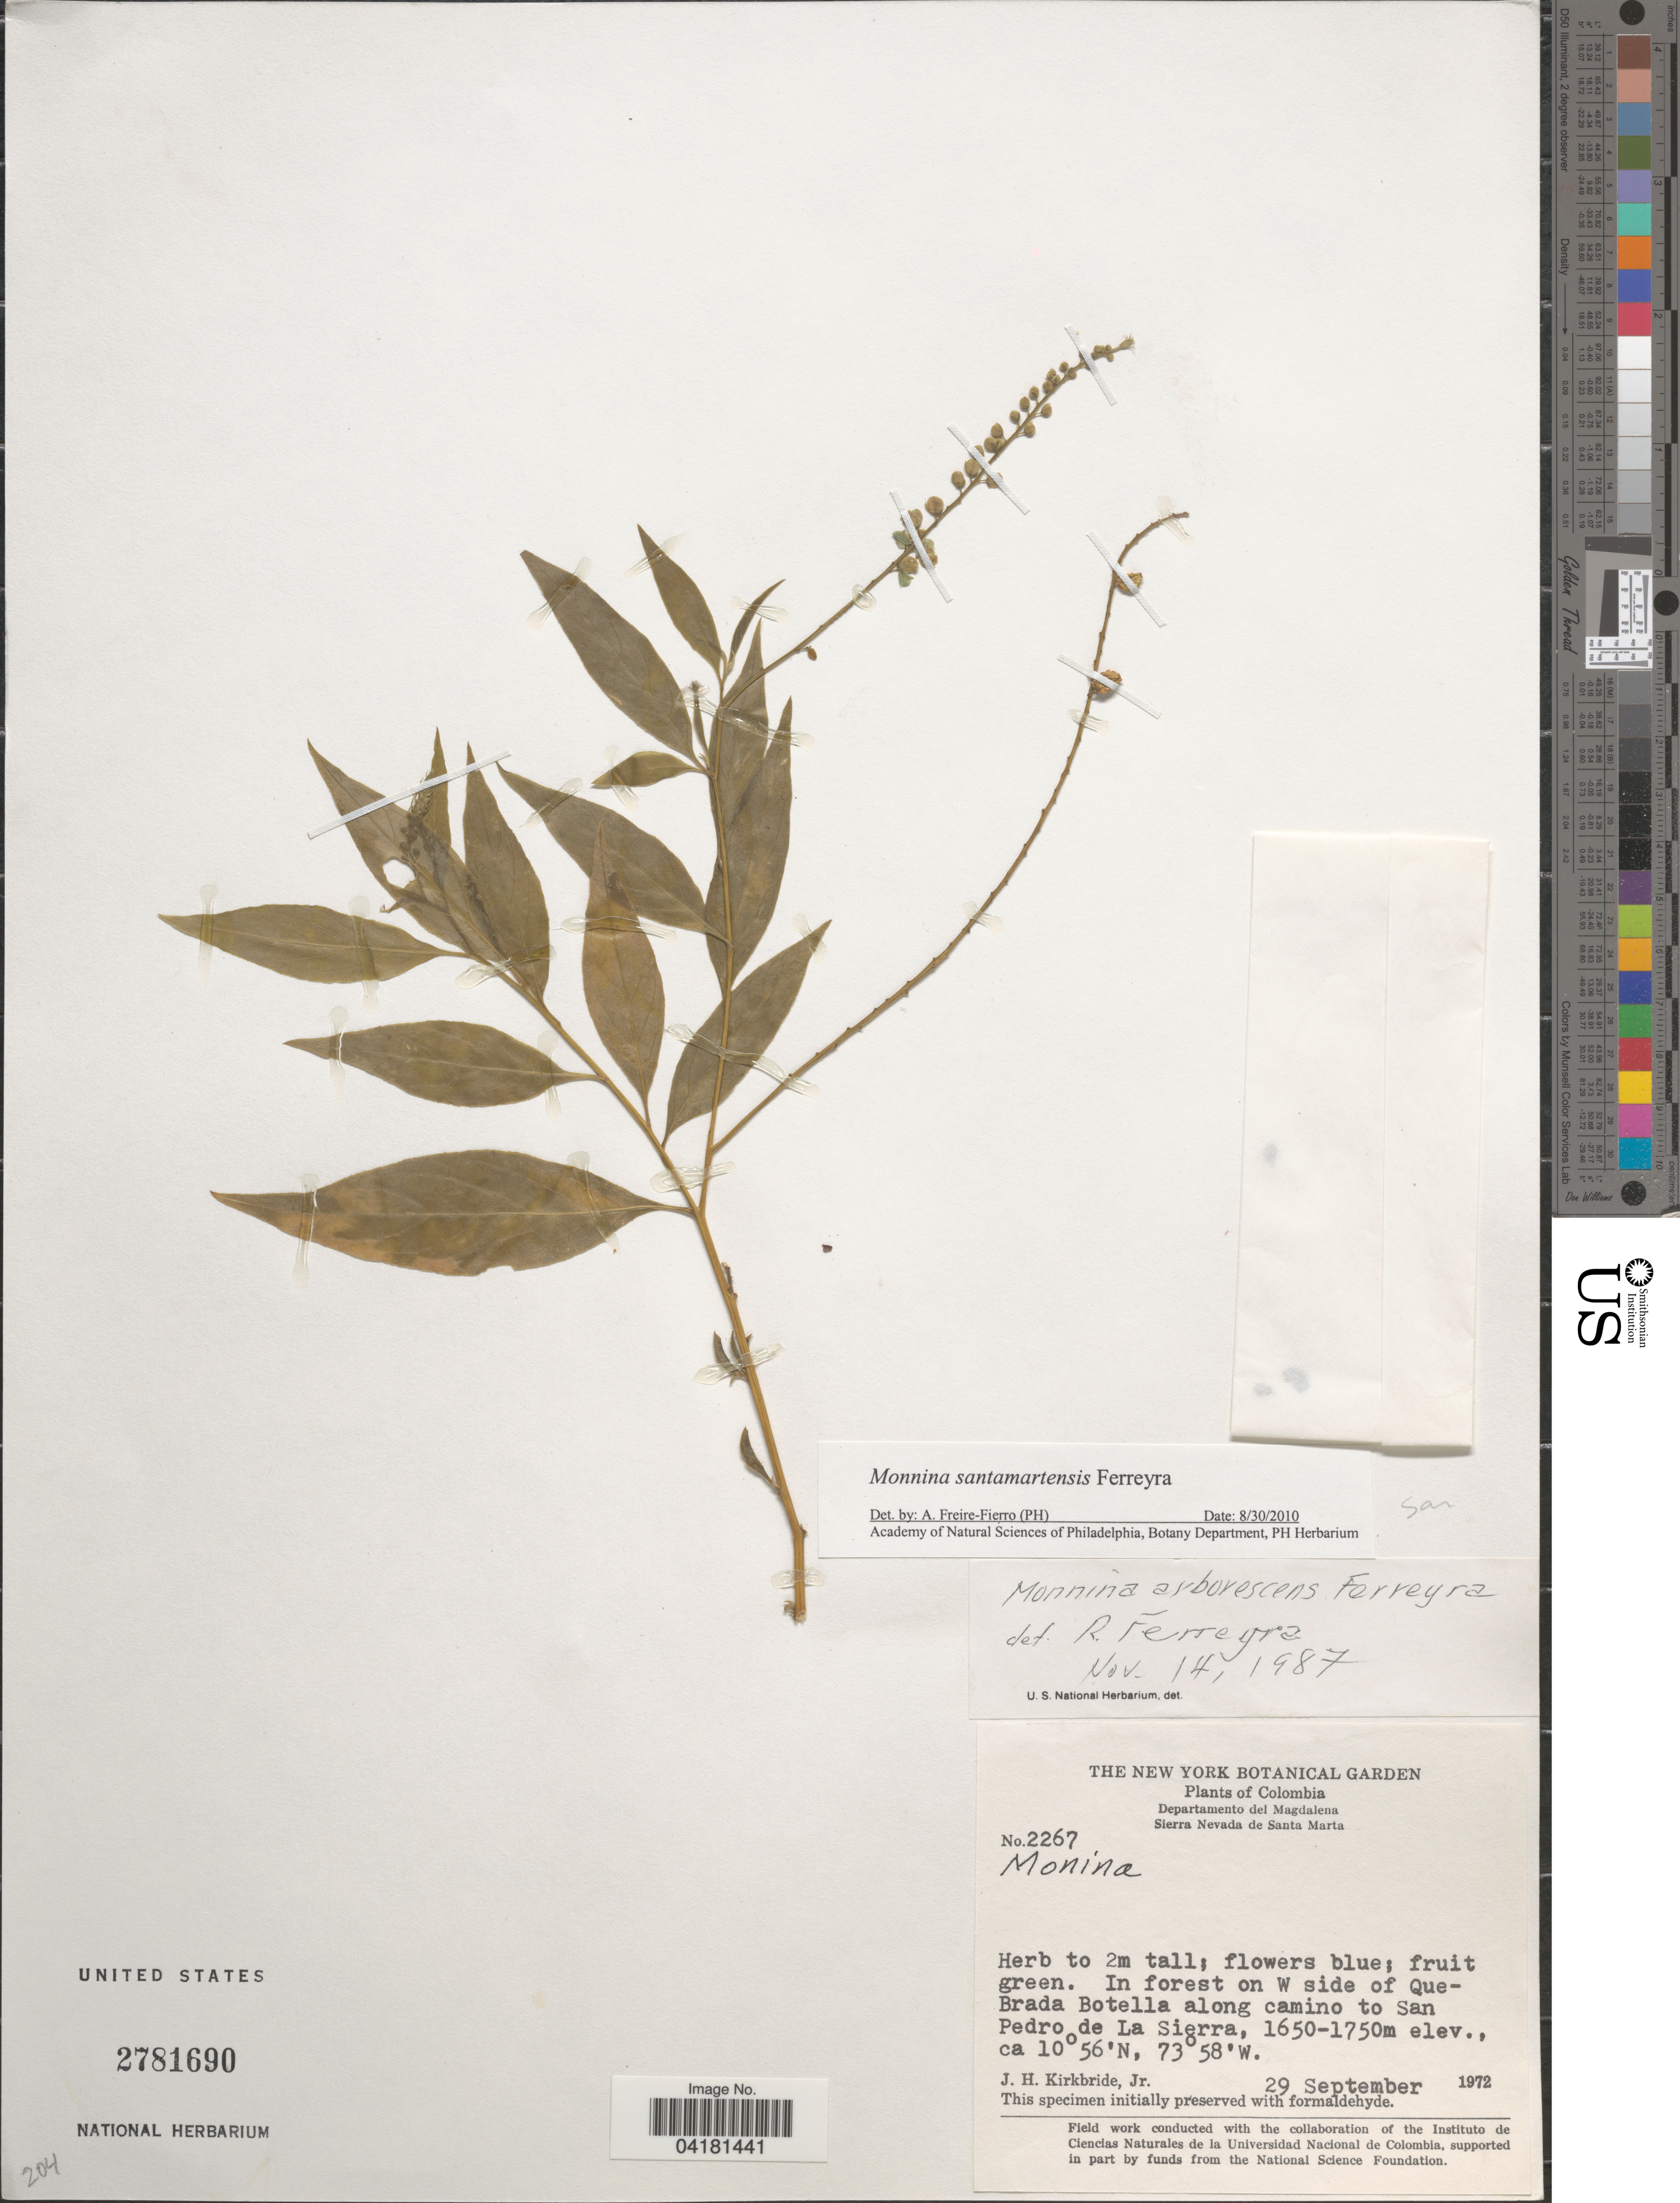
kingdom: Plantae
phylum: Tracheophyta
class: Magnoliopsida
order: Fabales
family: Polygalaceae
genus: Monnina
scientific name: Monnina santamartensis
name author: Ferreyra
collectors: J. H. Kirkbride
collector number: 2267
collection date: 1972-09-29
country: Colombia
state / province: Magdalena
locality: Departamento del Magdalena. Sierra Nevada de Santa Marta. In forest on W side of QueBrada Botella along camino to San Pedro de La Sierra.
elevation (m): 1650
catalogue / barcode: US 2781690